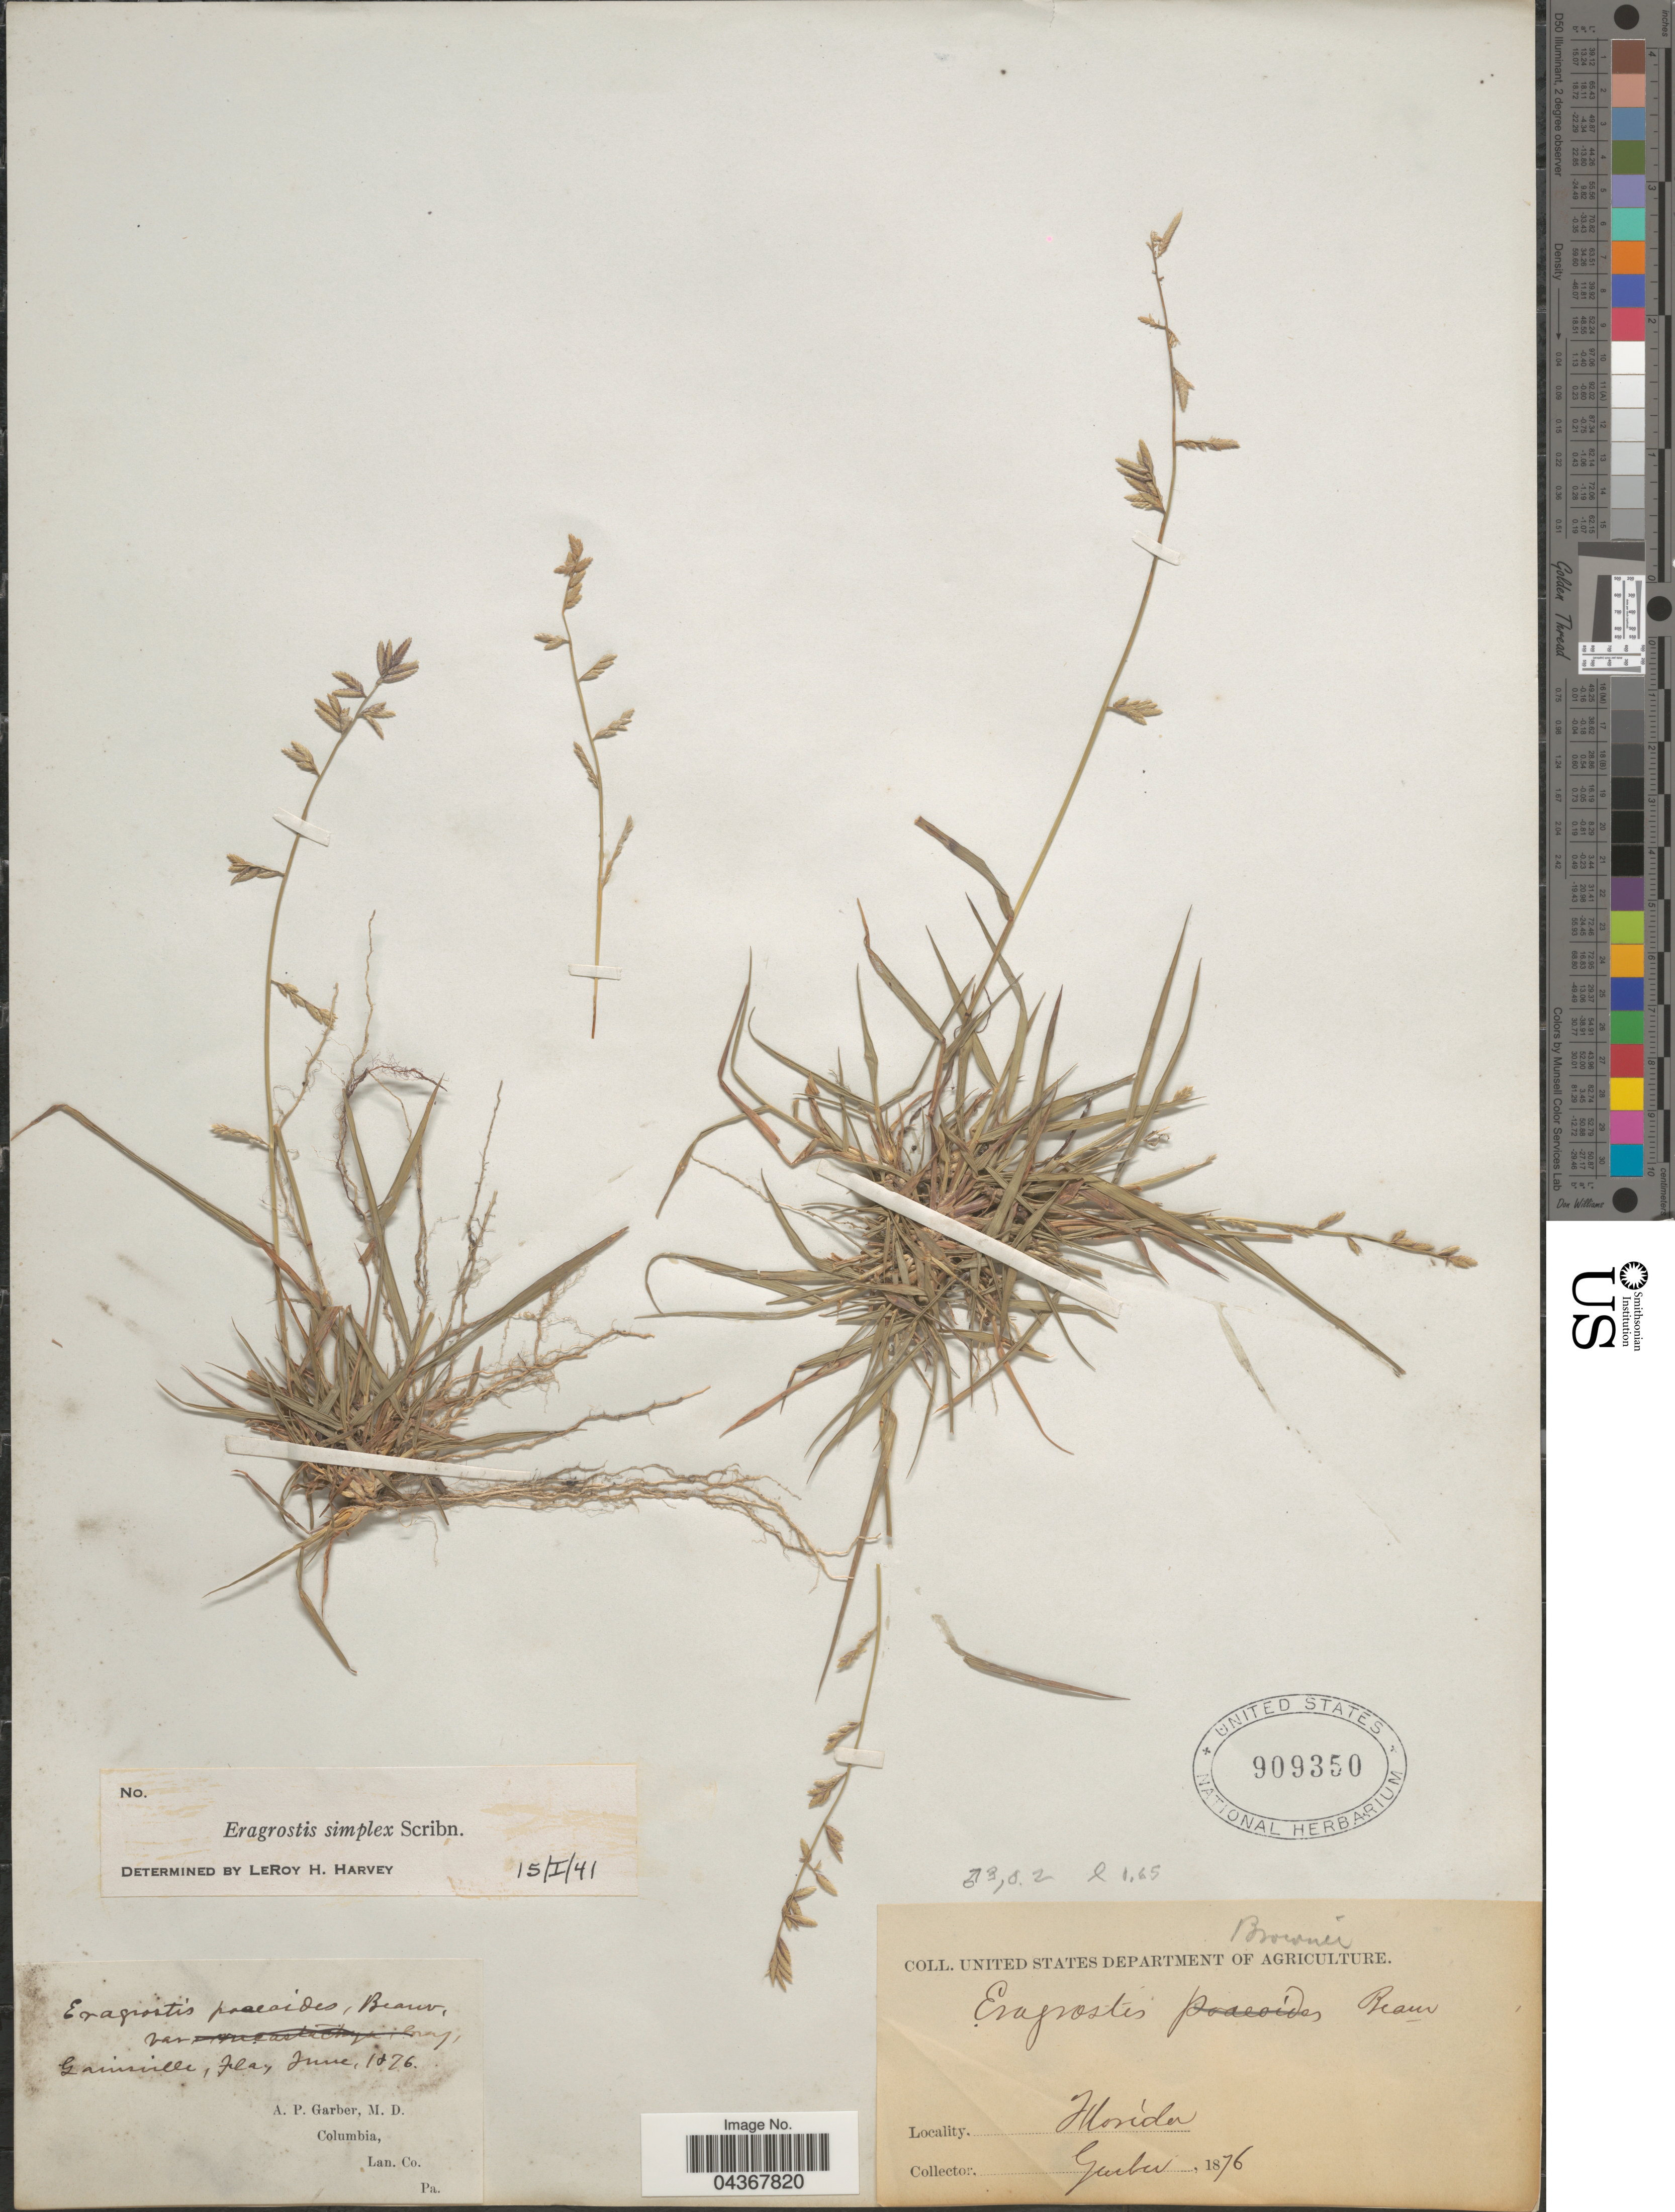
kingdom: Plantae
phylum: Tracheophyta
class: Liliopsida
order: Poales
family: Poaceae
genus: Eragrostis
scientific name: Eragrostis cumingii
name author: Steud.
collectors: A. P. Garber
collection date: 1876-06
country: United States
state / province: Florida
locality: Gainesville.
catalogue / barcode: US 909350